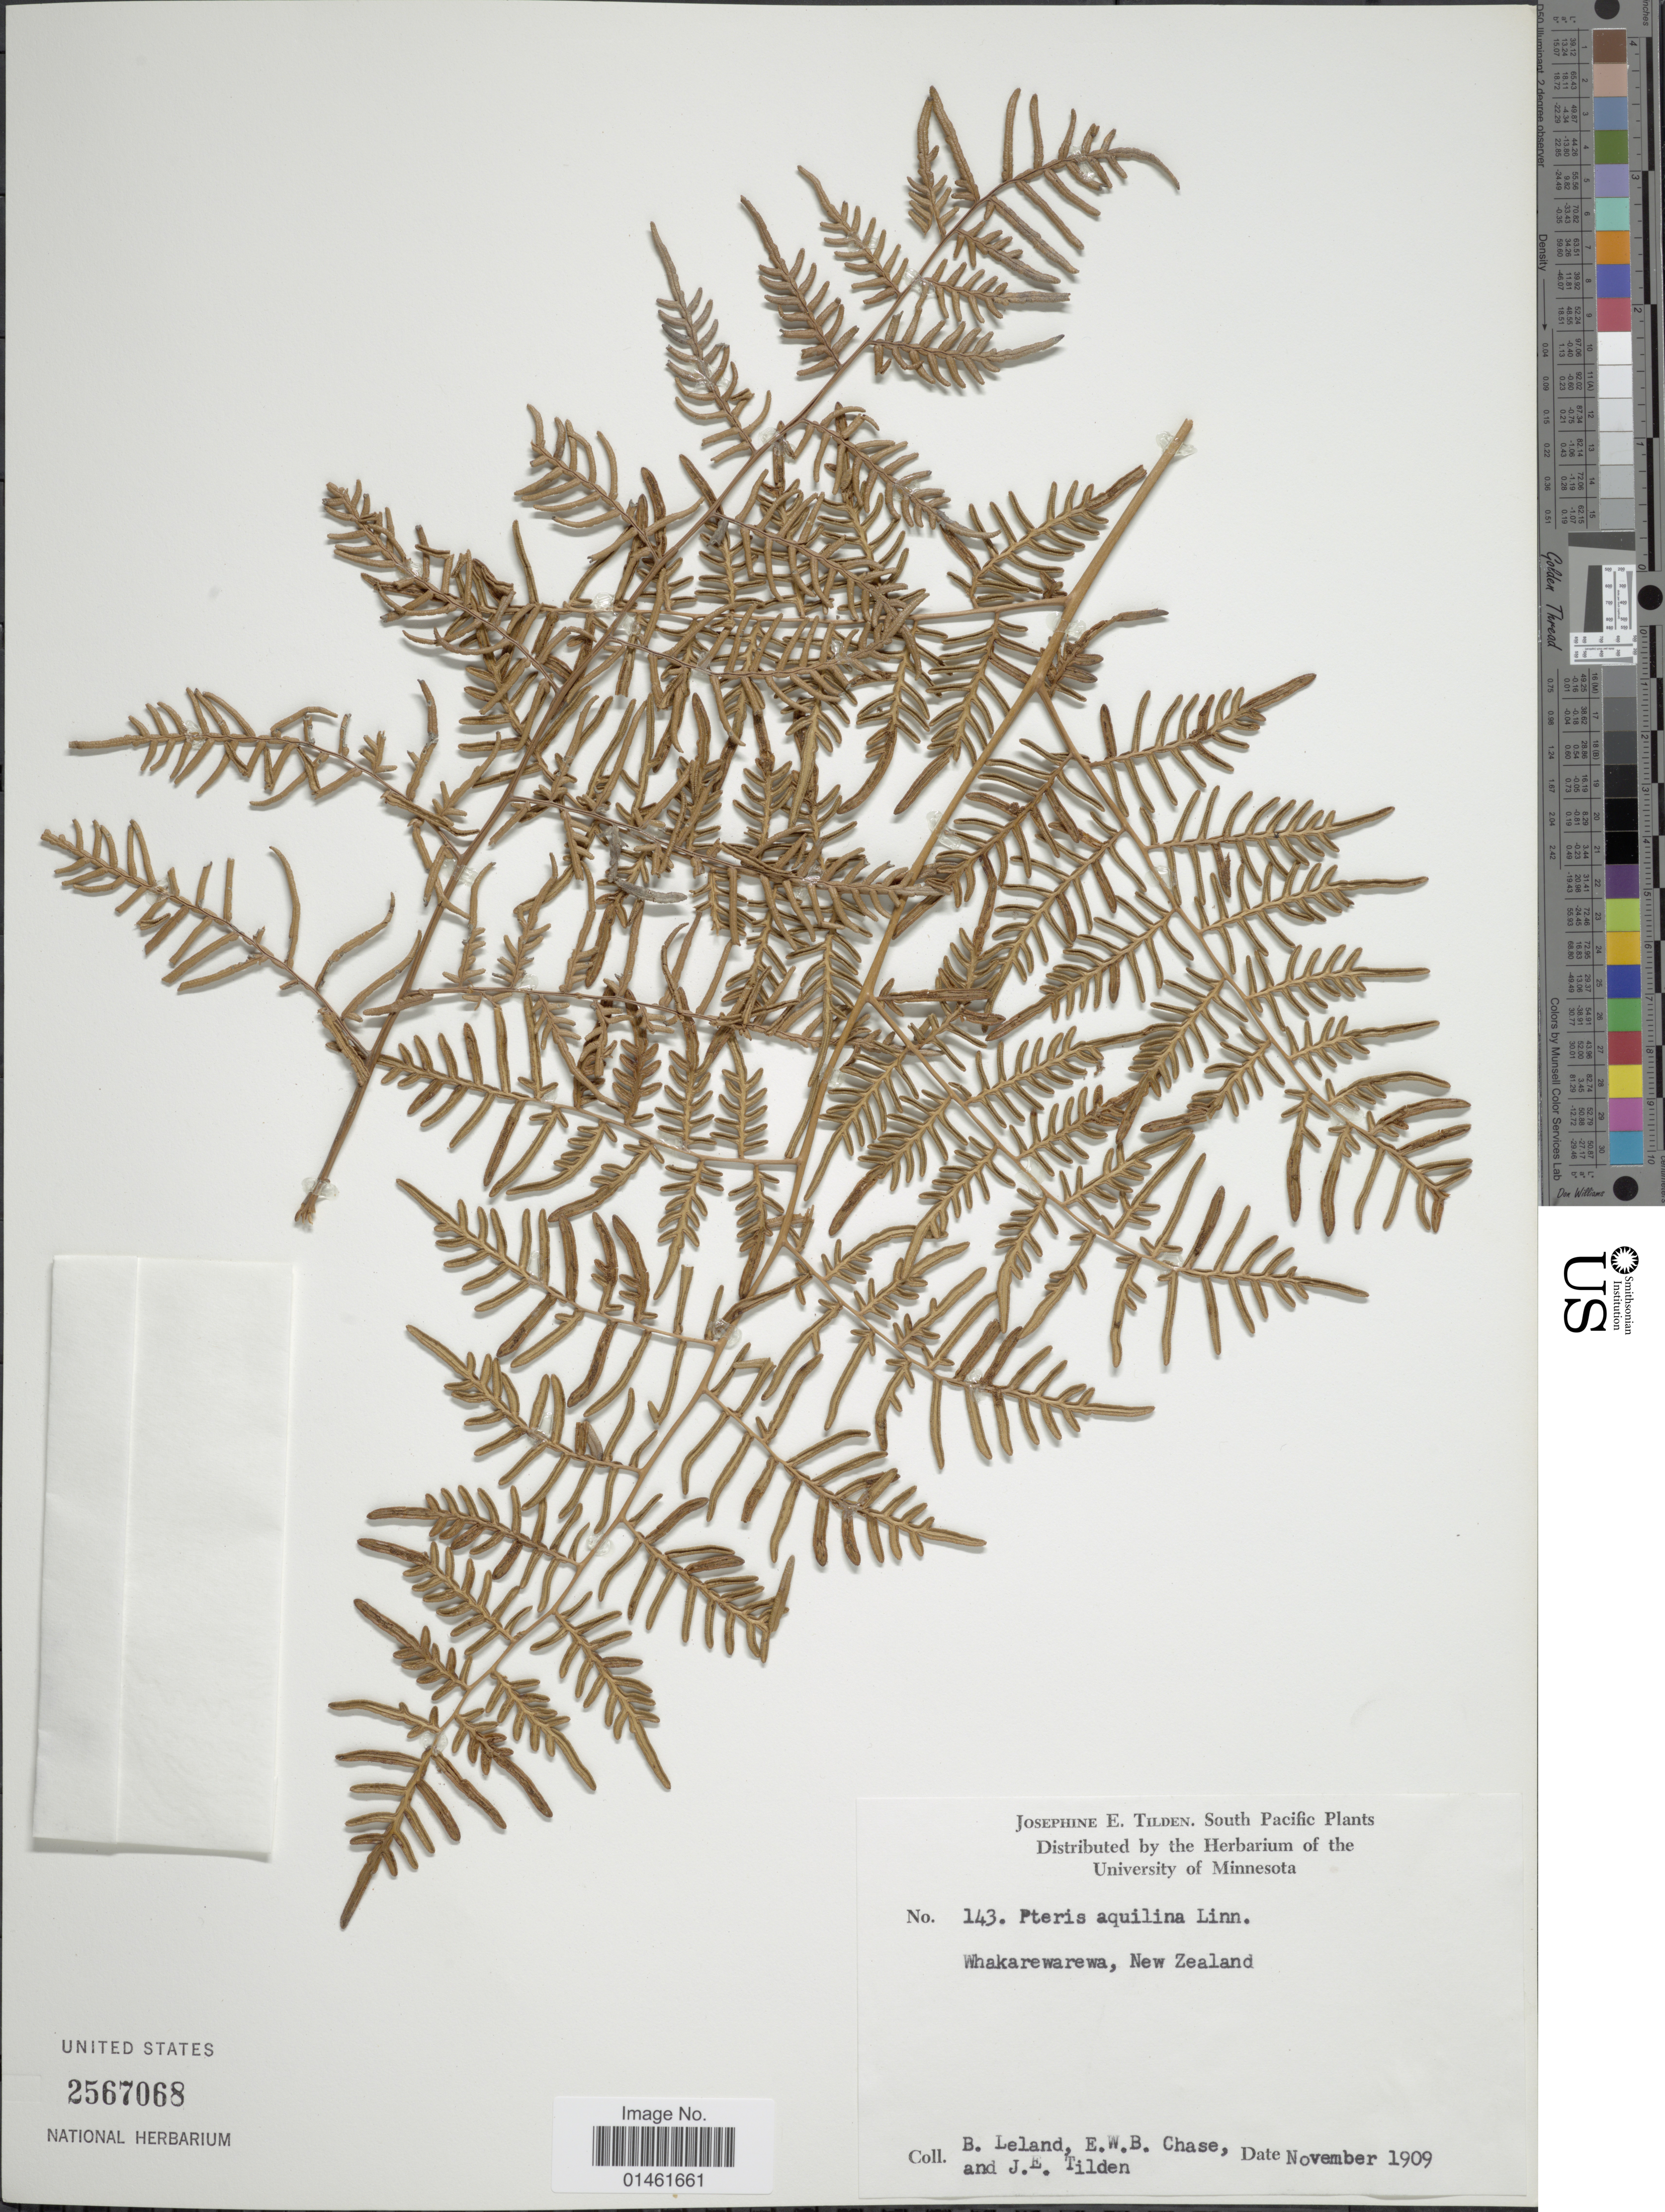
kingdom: Plantae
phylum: Tracheophyta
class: Polypodiopsida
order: Polypodiales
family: Dennstaedtiaceae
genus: Pteridium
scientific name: Pteridium esculentum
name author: (G. Forst.) Cockayne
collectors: B. Leland, E. W. Chase & J. E. Tilden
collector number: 143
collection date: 1909-11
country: New Zealand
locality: Whakarewarewa, New Zealand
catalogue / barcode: US 2567068